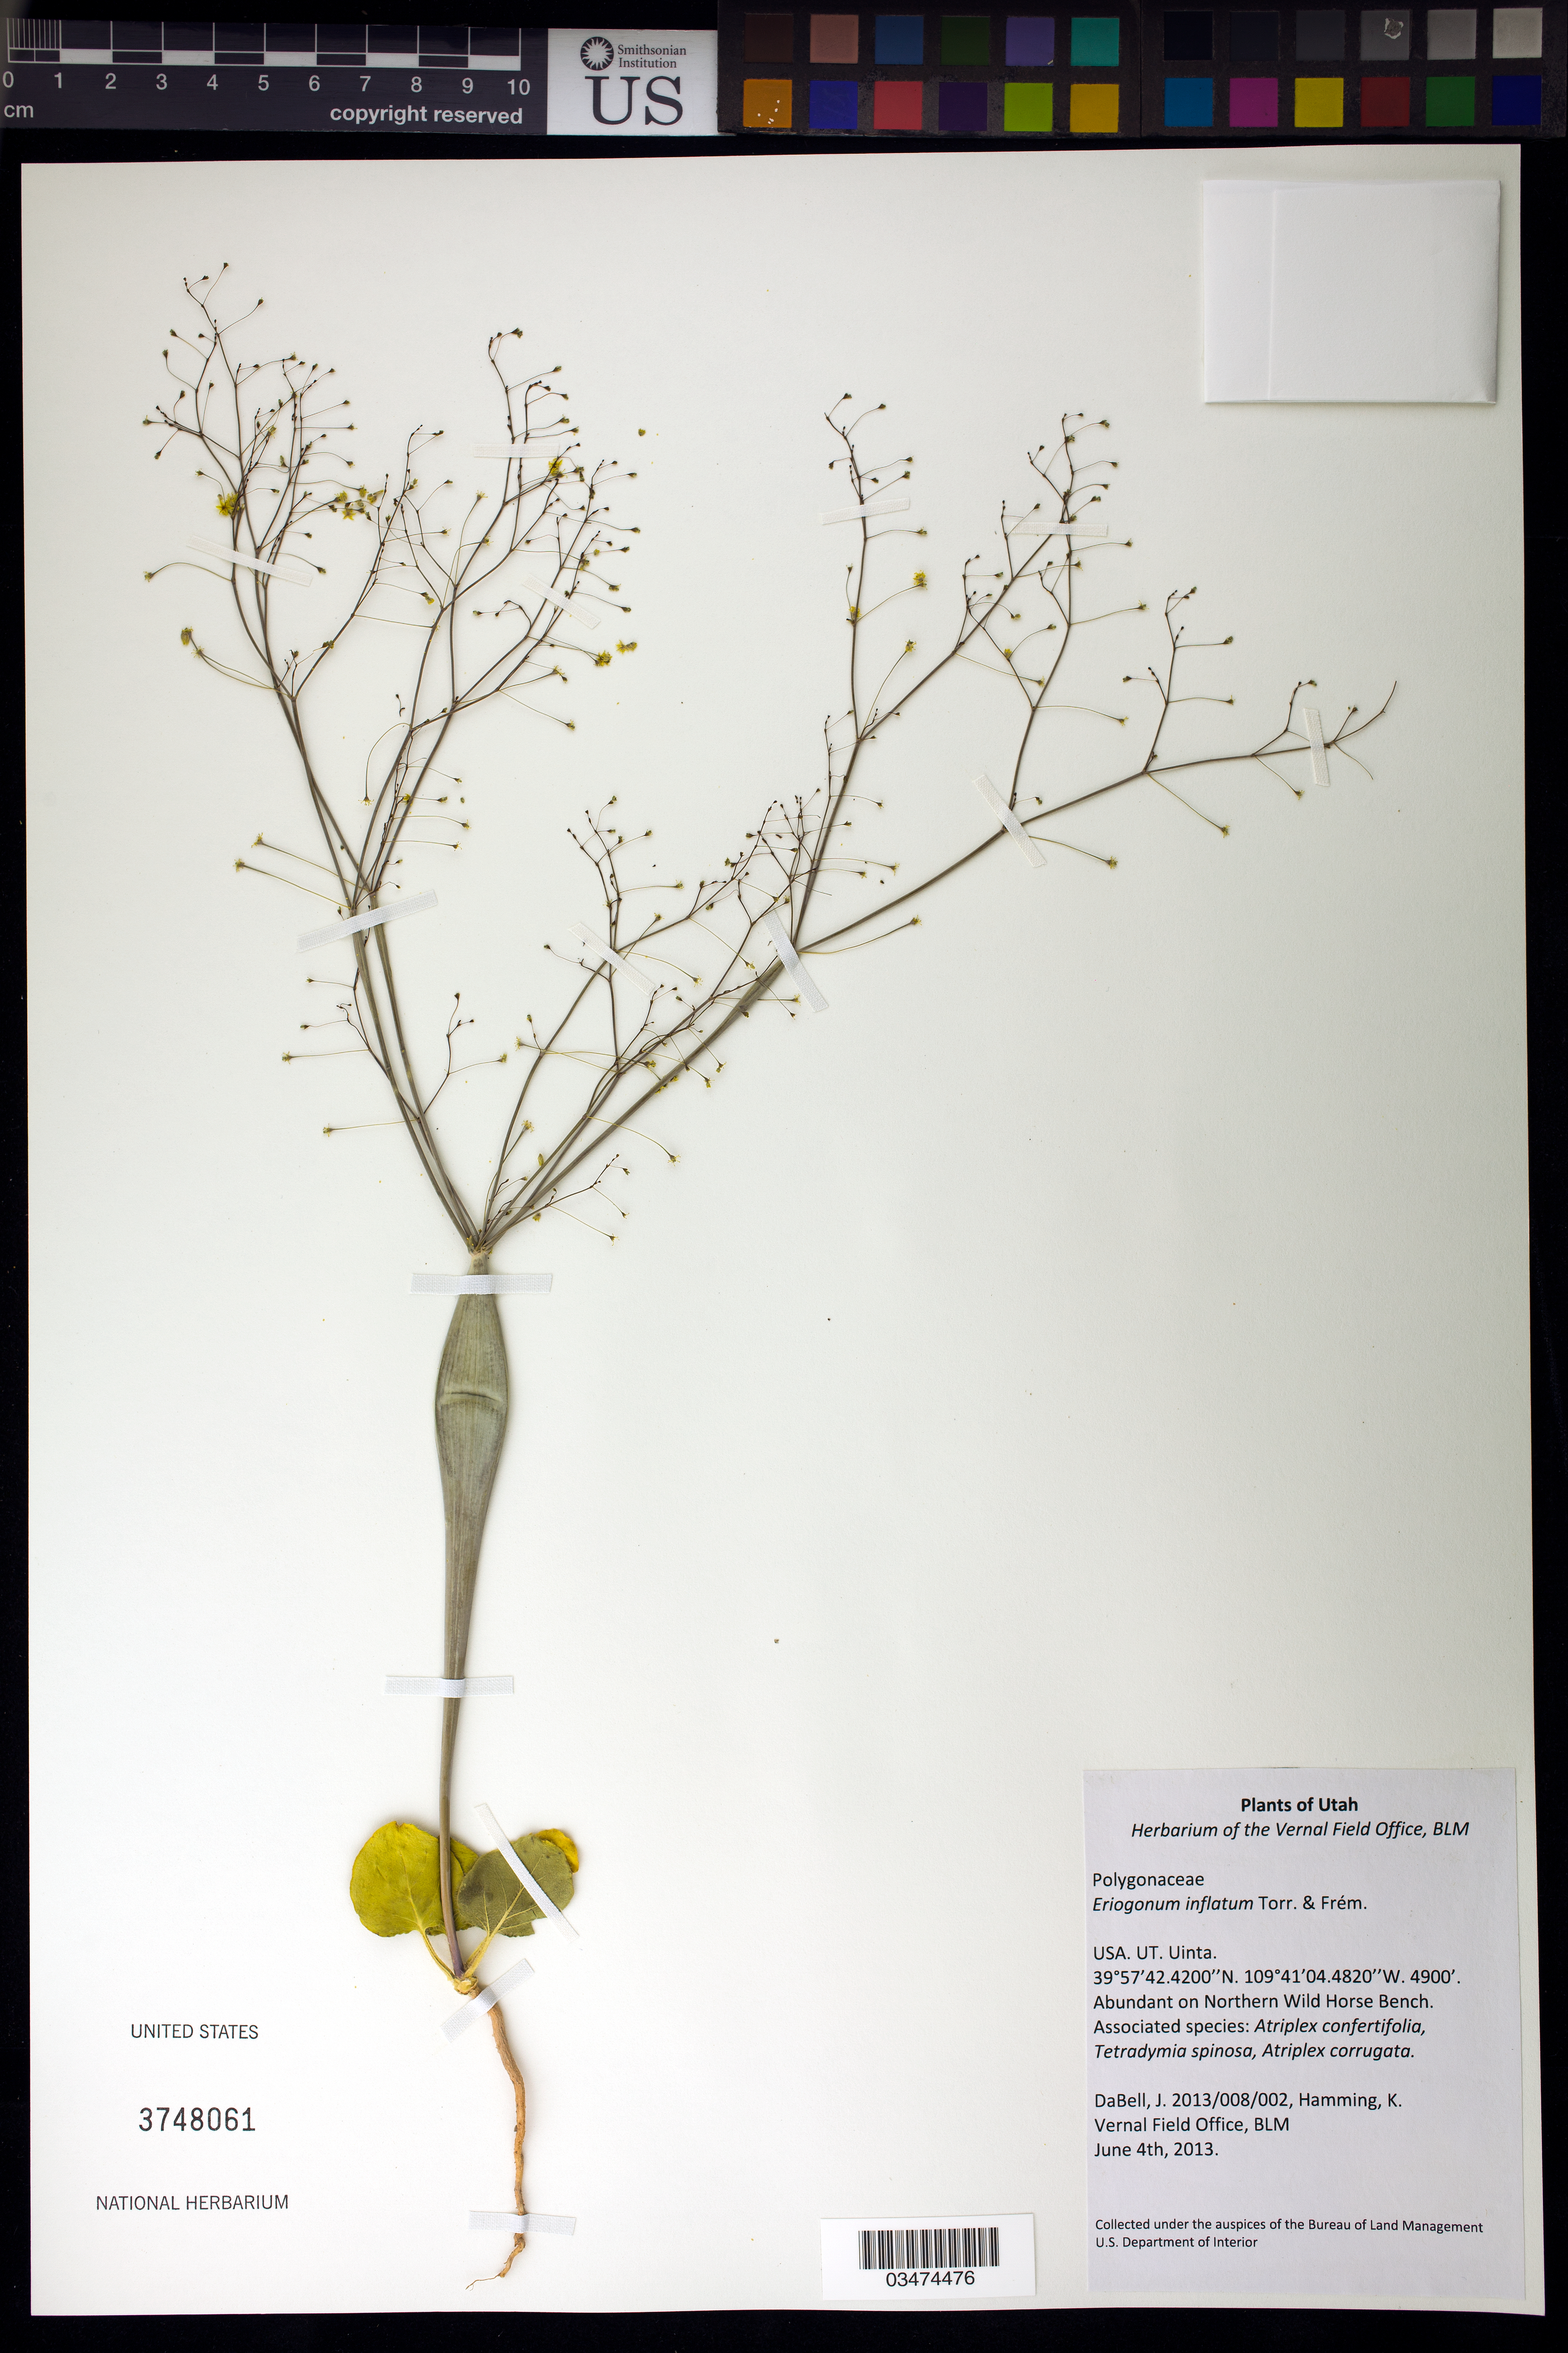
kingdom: Plantae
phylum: Tracheophyta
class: Magnoliopsida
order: Caryophyllales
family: Polygonaceae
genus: Eriogonum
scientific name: Eriogonum inflatum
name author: Torr. & Frém.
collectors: J. DaBell & K. Hamming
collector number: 2013/008/002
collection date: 2013-06-04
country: United States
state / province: Utah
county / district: Uintah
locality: Northern Wild Horse Bench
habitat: With Artiplex confertifolia, Tetradymia spinosa, Atriplex corrugata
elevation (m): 1494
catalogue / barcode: US 3748061